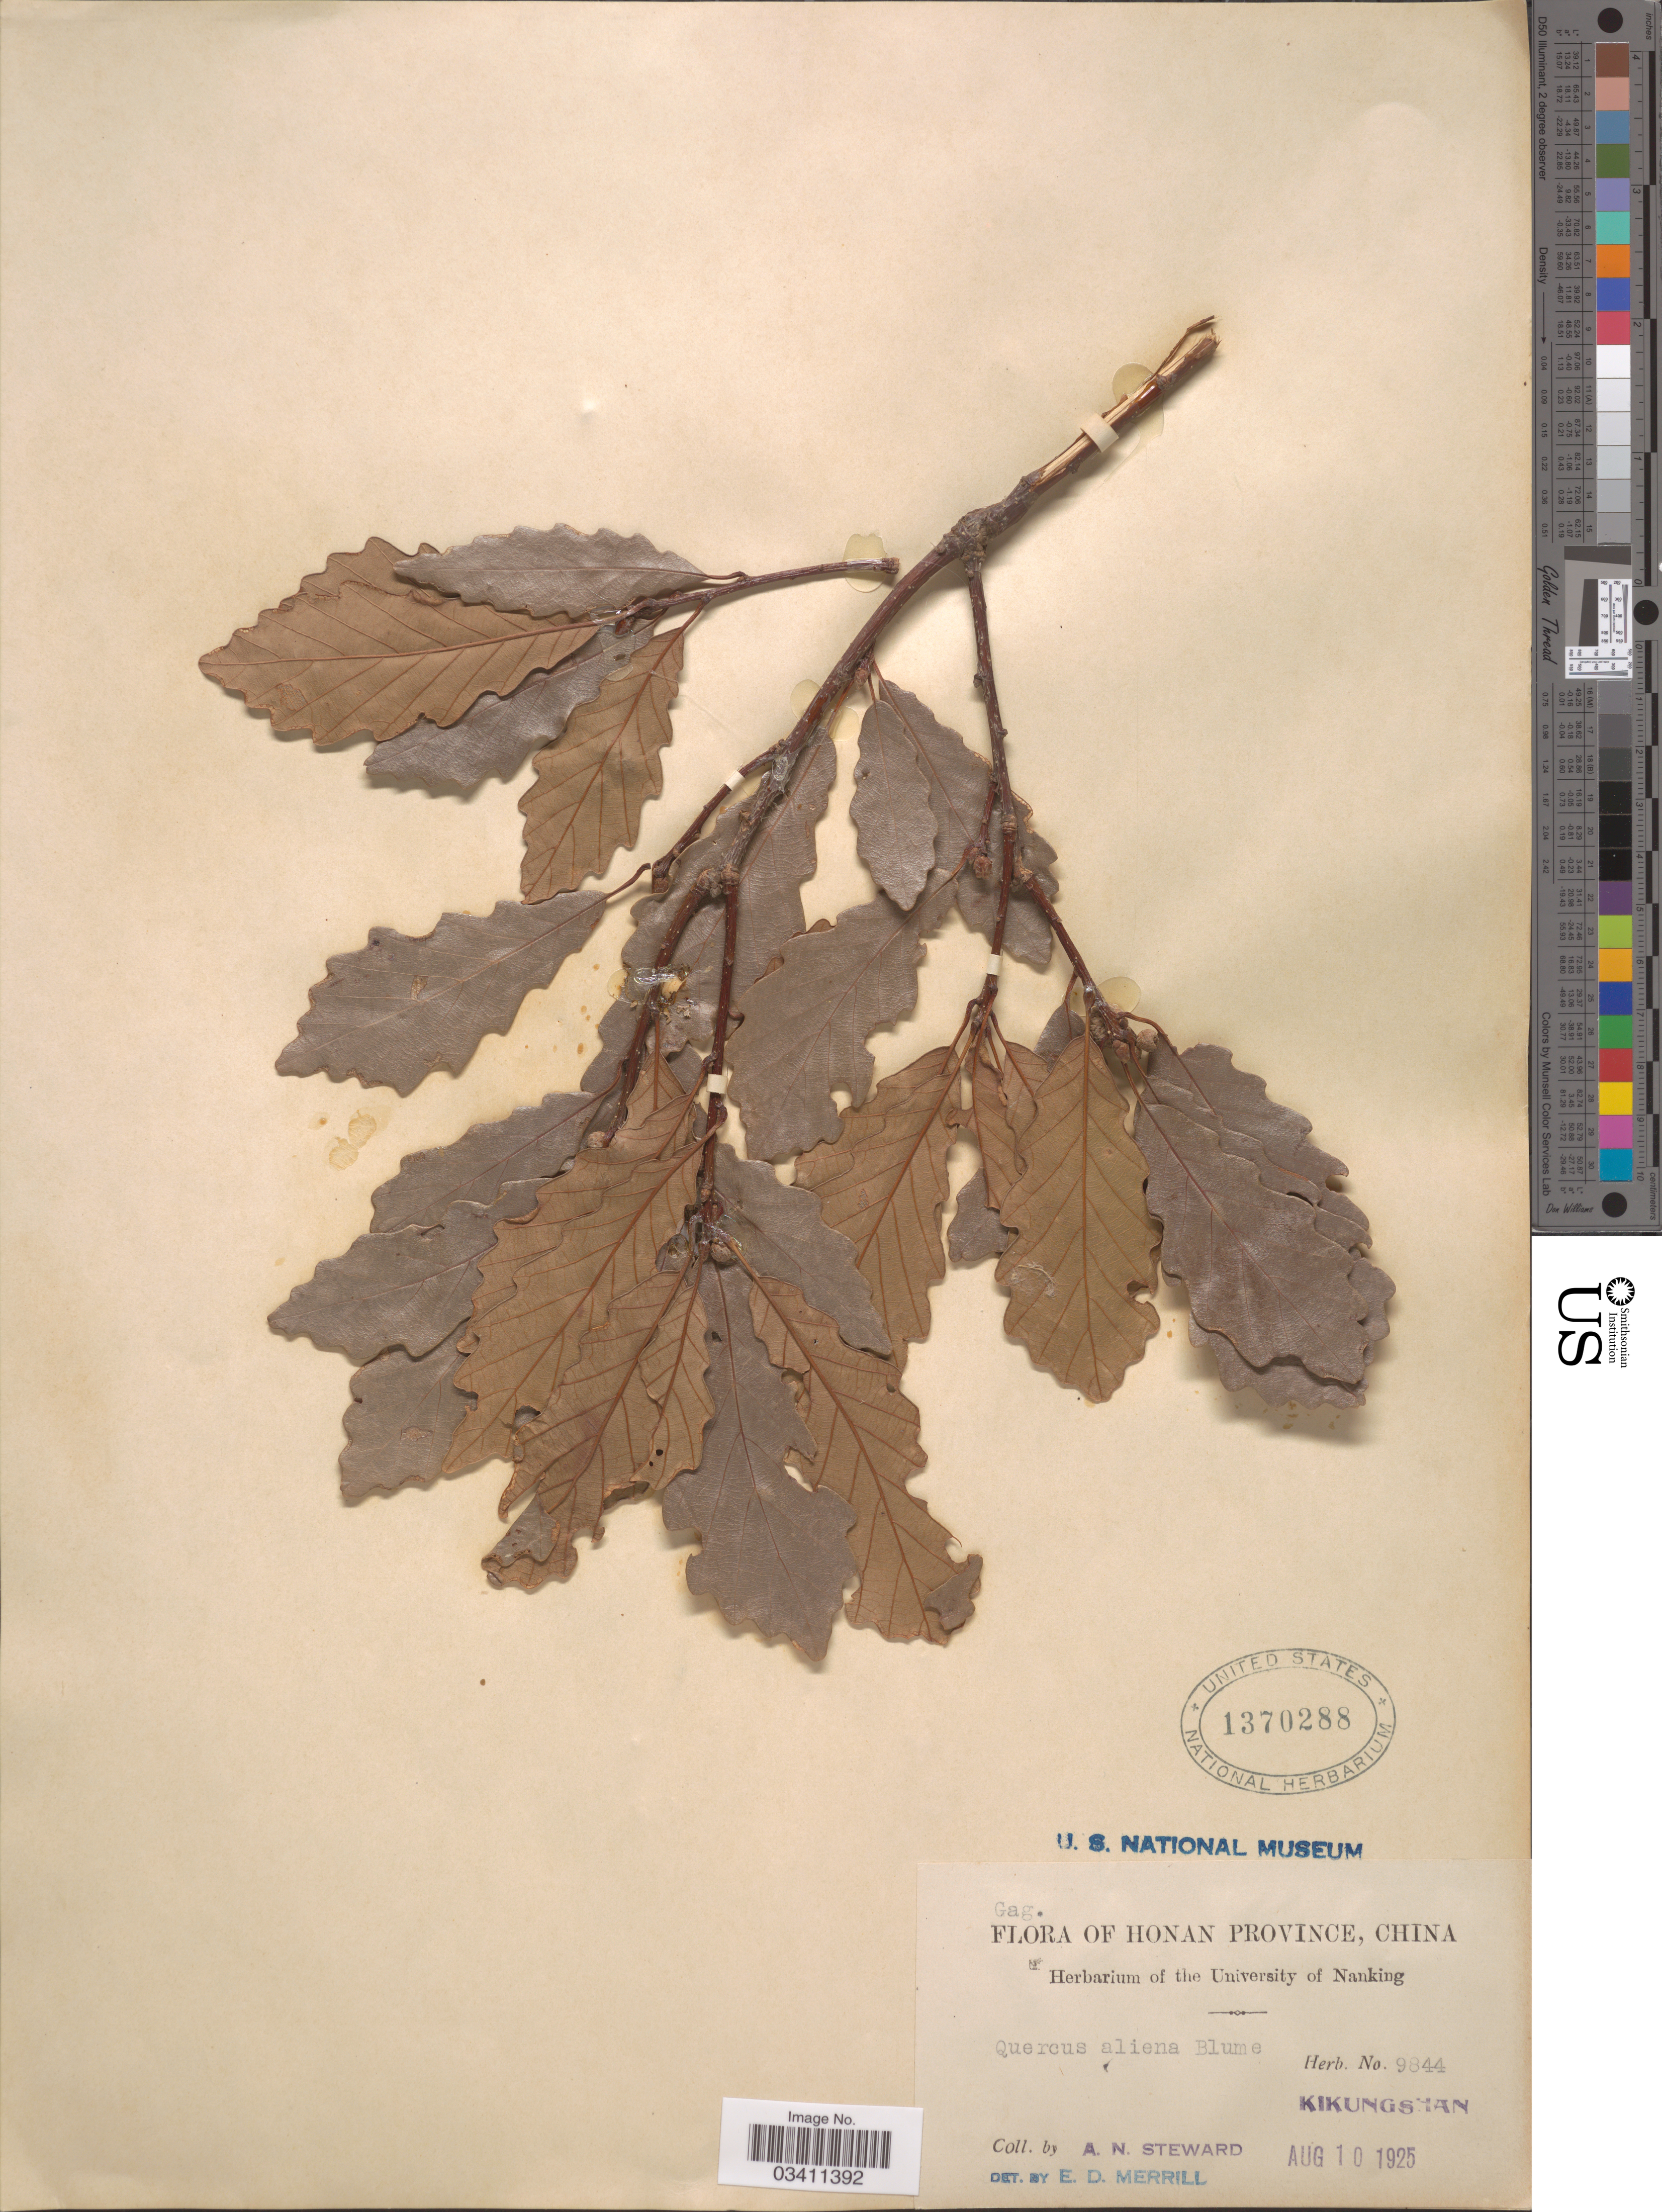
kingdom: Plantae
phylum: Tracheophyta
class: Magnoliopsida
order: Fagales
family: Fagaceae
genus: Quercus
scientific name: Quercus aliena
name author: Blume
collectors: A. N. Steward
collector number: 9844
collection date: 1925-08-10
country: China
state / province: Henan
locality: Honan Province. Kikungshan.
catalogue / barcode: US 1370288